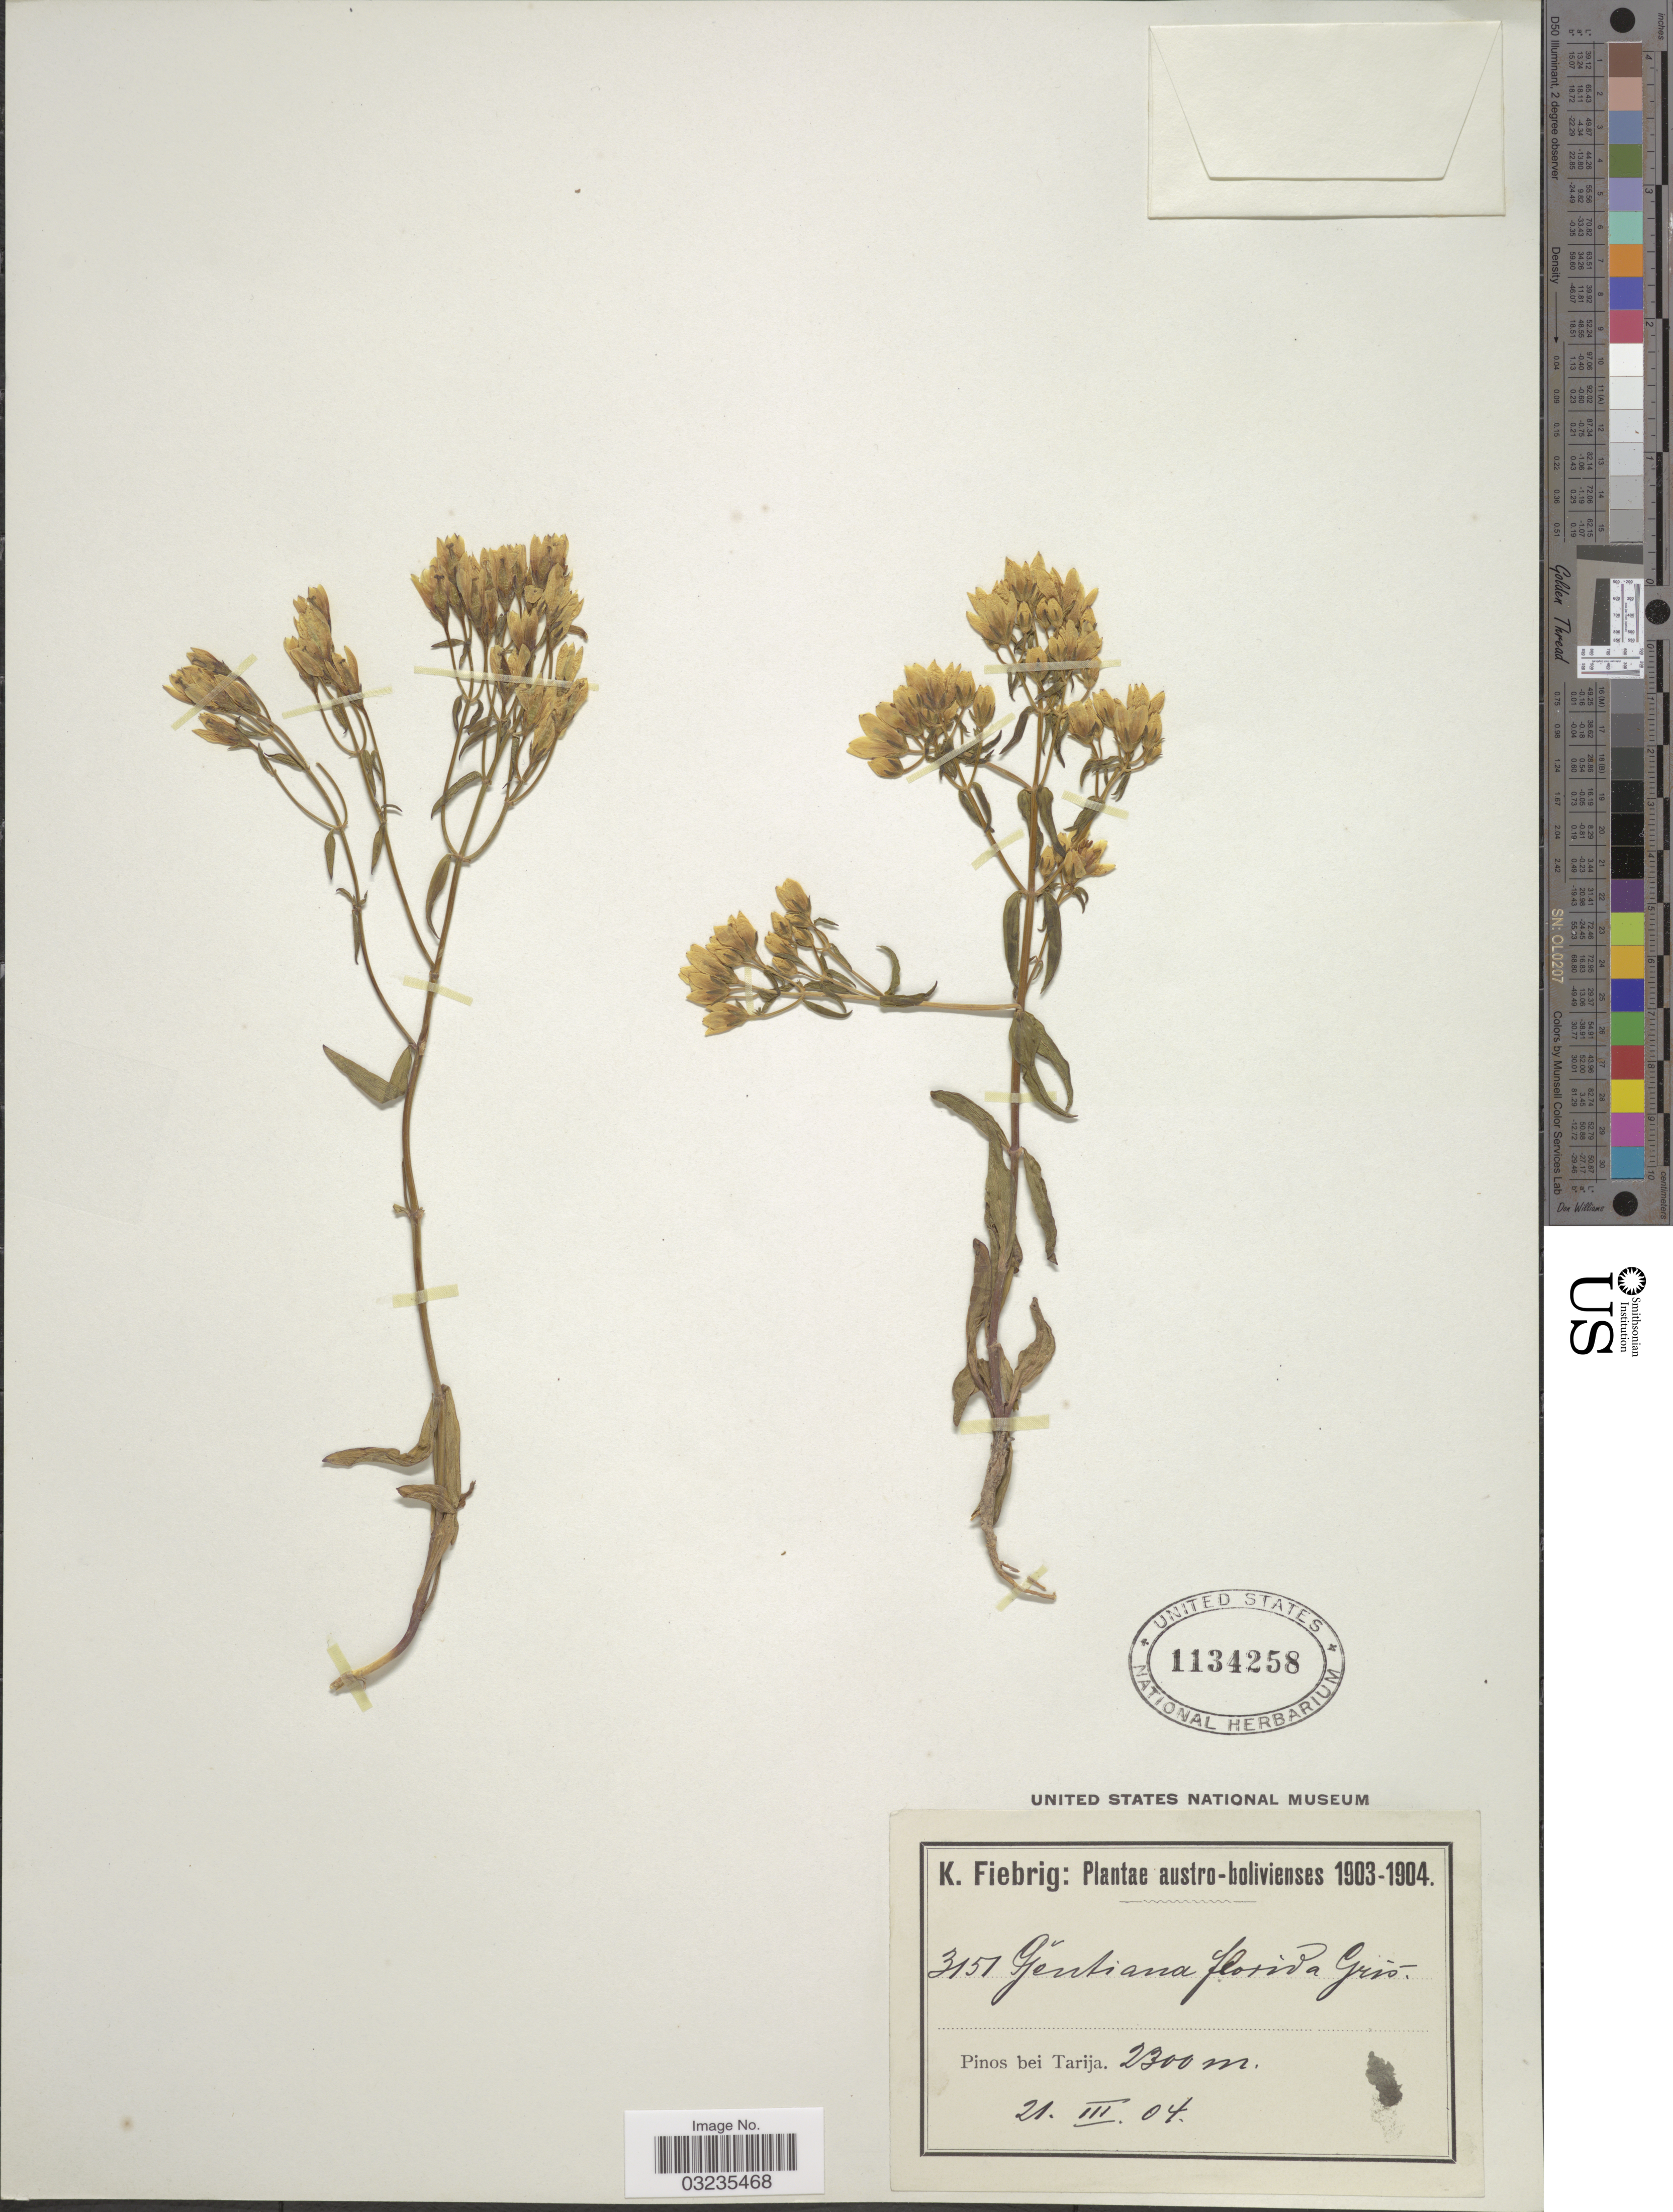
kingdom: Plantae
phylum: Tracheophyta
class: Magnoliopsida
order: Gentianales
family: Gentianaceae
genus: Gentiana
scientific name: Gentiana florida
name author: Griseb.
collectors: K. Fiebrig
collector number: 3151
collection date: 1904-03-21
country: Bolivia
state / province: Tarija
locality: Austro-boliviensis. Pinos bei Tarija.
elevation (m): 2300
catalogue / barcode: US 1134258